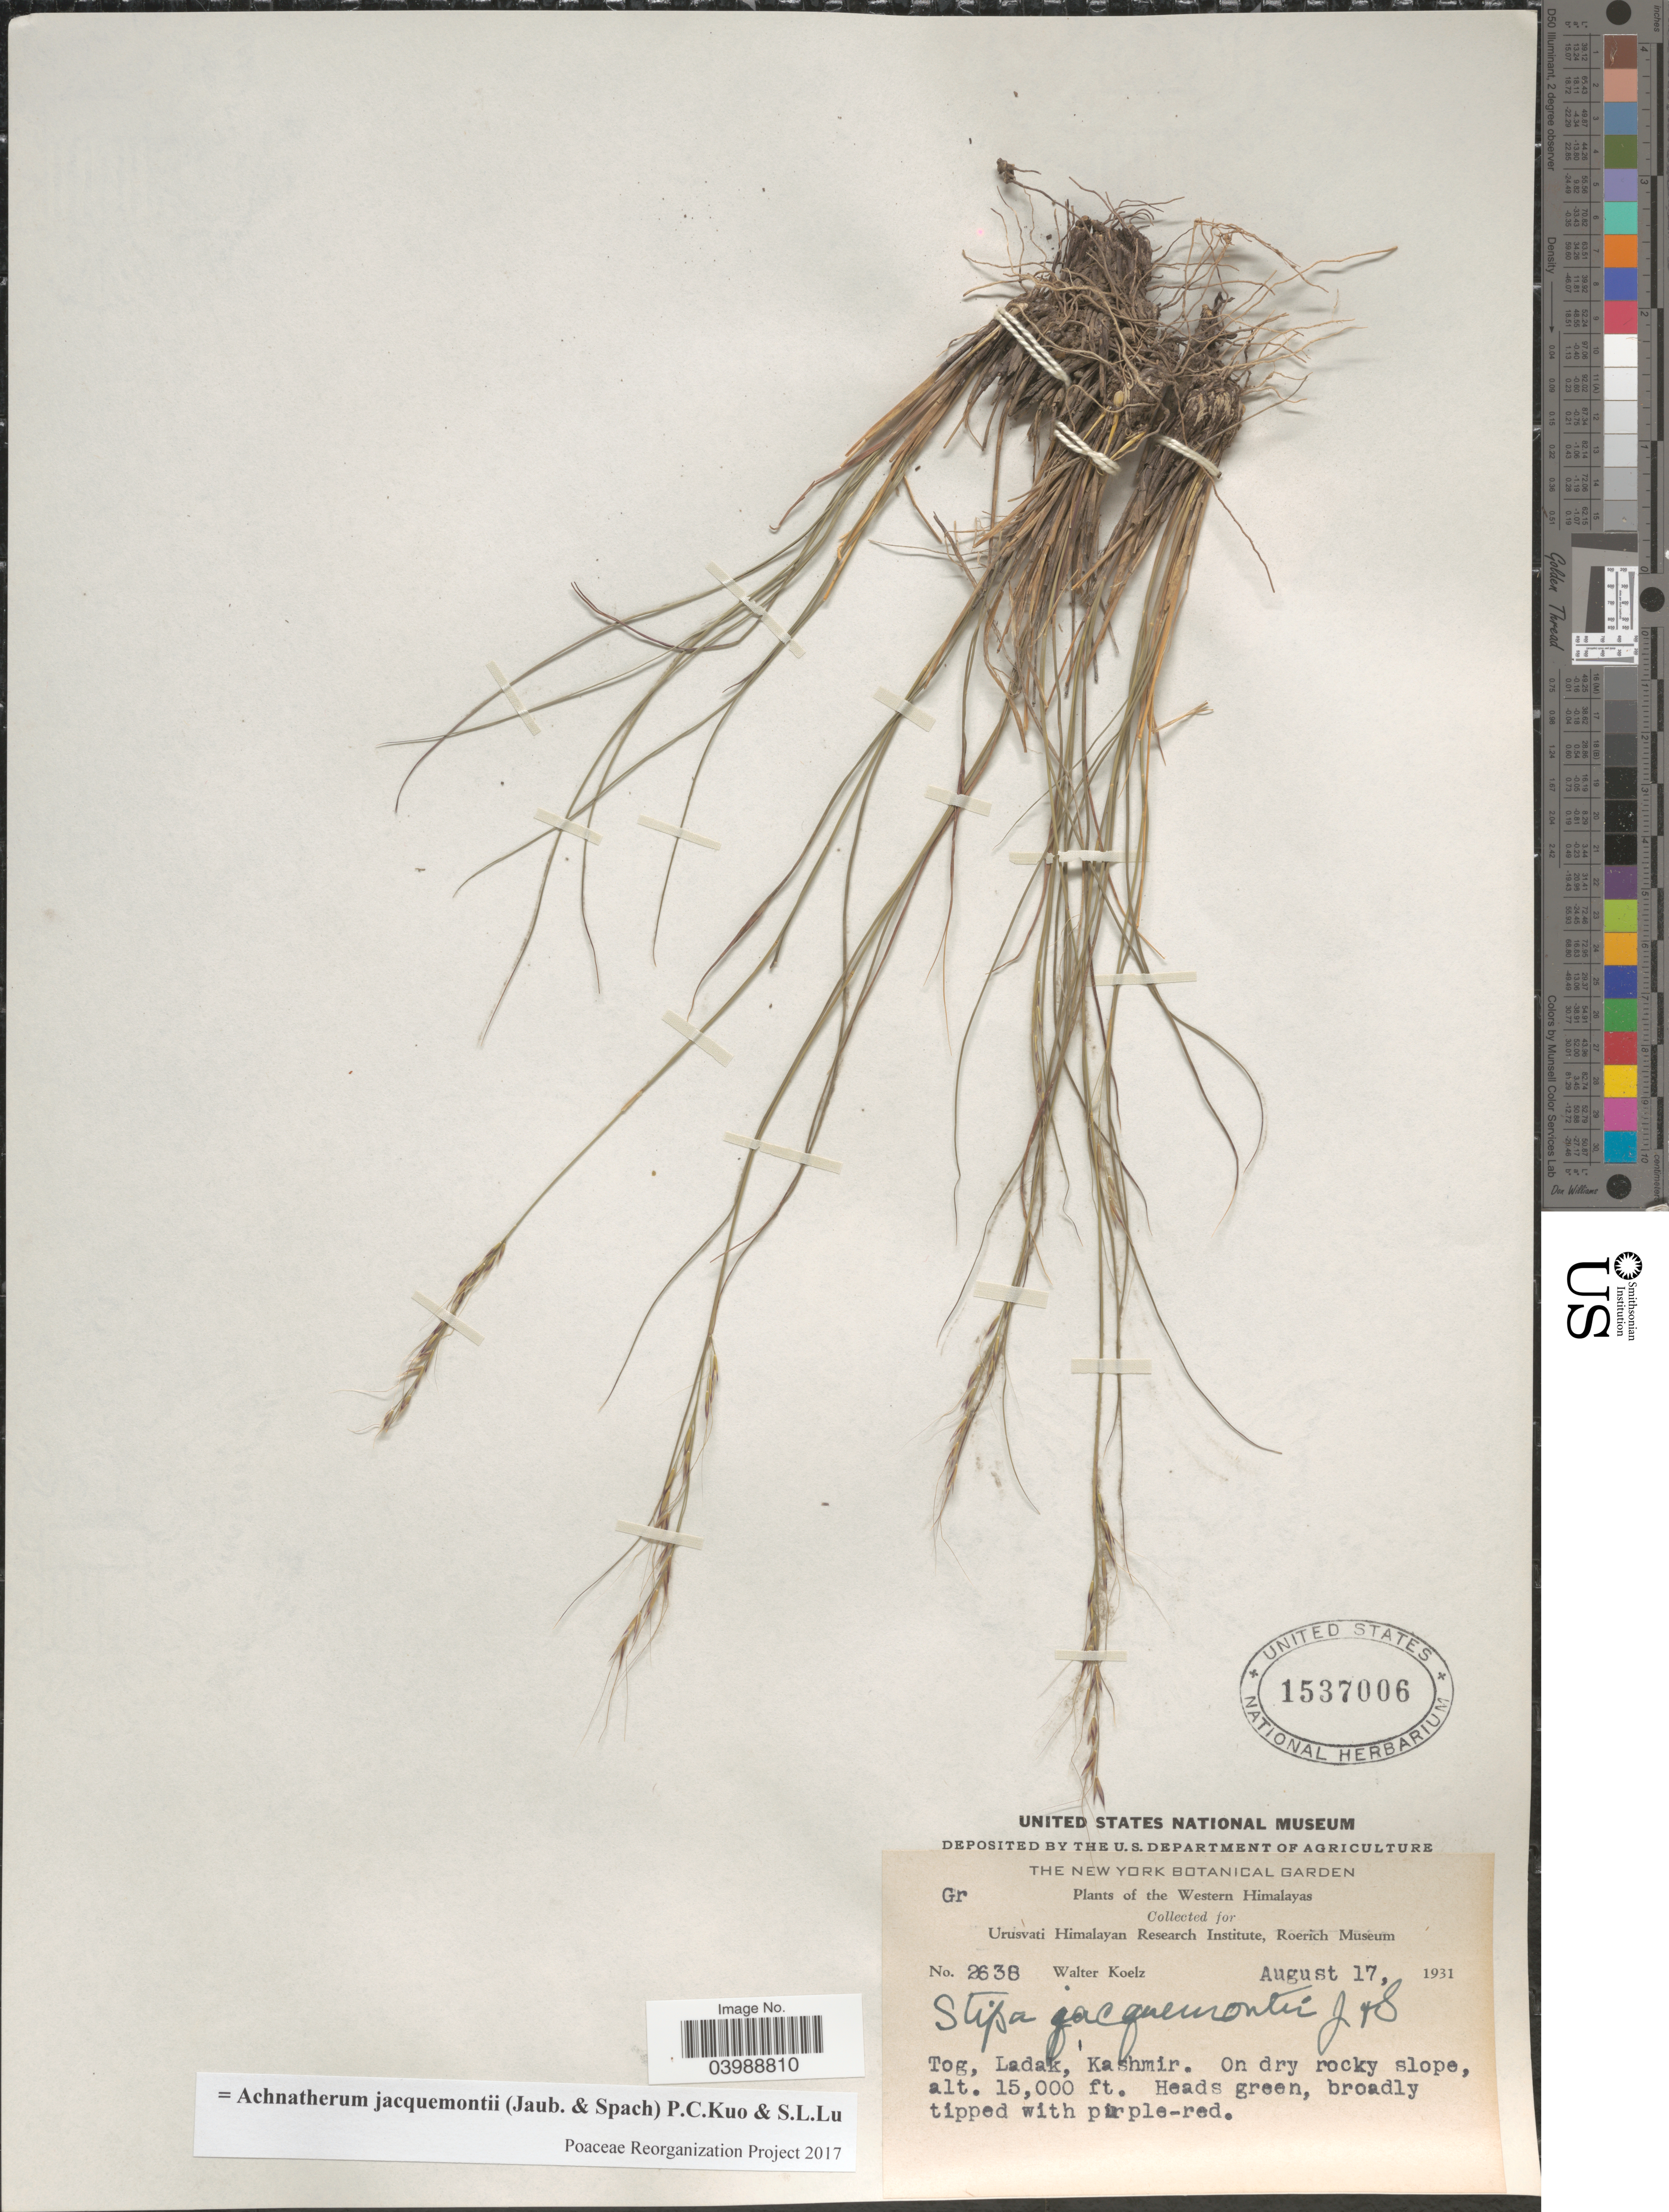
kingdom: Plantae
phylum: Tracheophyta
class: Liliopsida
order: Poales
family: Poaceae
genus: Achnatherum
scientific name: Achnatherum jacquemontii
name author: (Jaub.) P.C. Kuo & S.L. Lu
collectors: W. N. Koelz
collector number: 2638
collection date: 1931-08-17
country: India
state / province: Ladakh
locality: Western Himalayas. Tog, Ladak, Kashmir.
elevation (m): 4572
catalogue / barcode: US 1537006